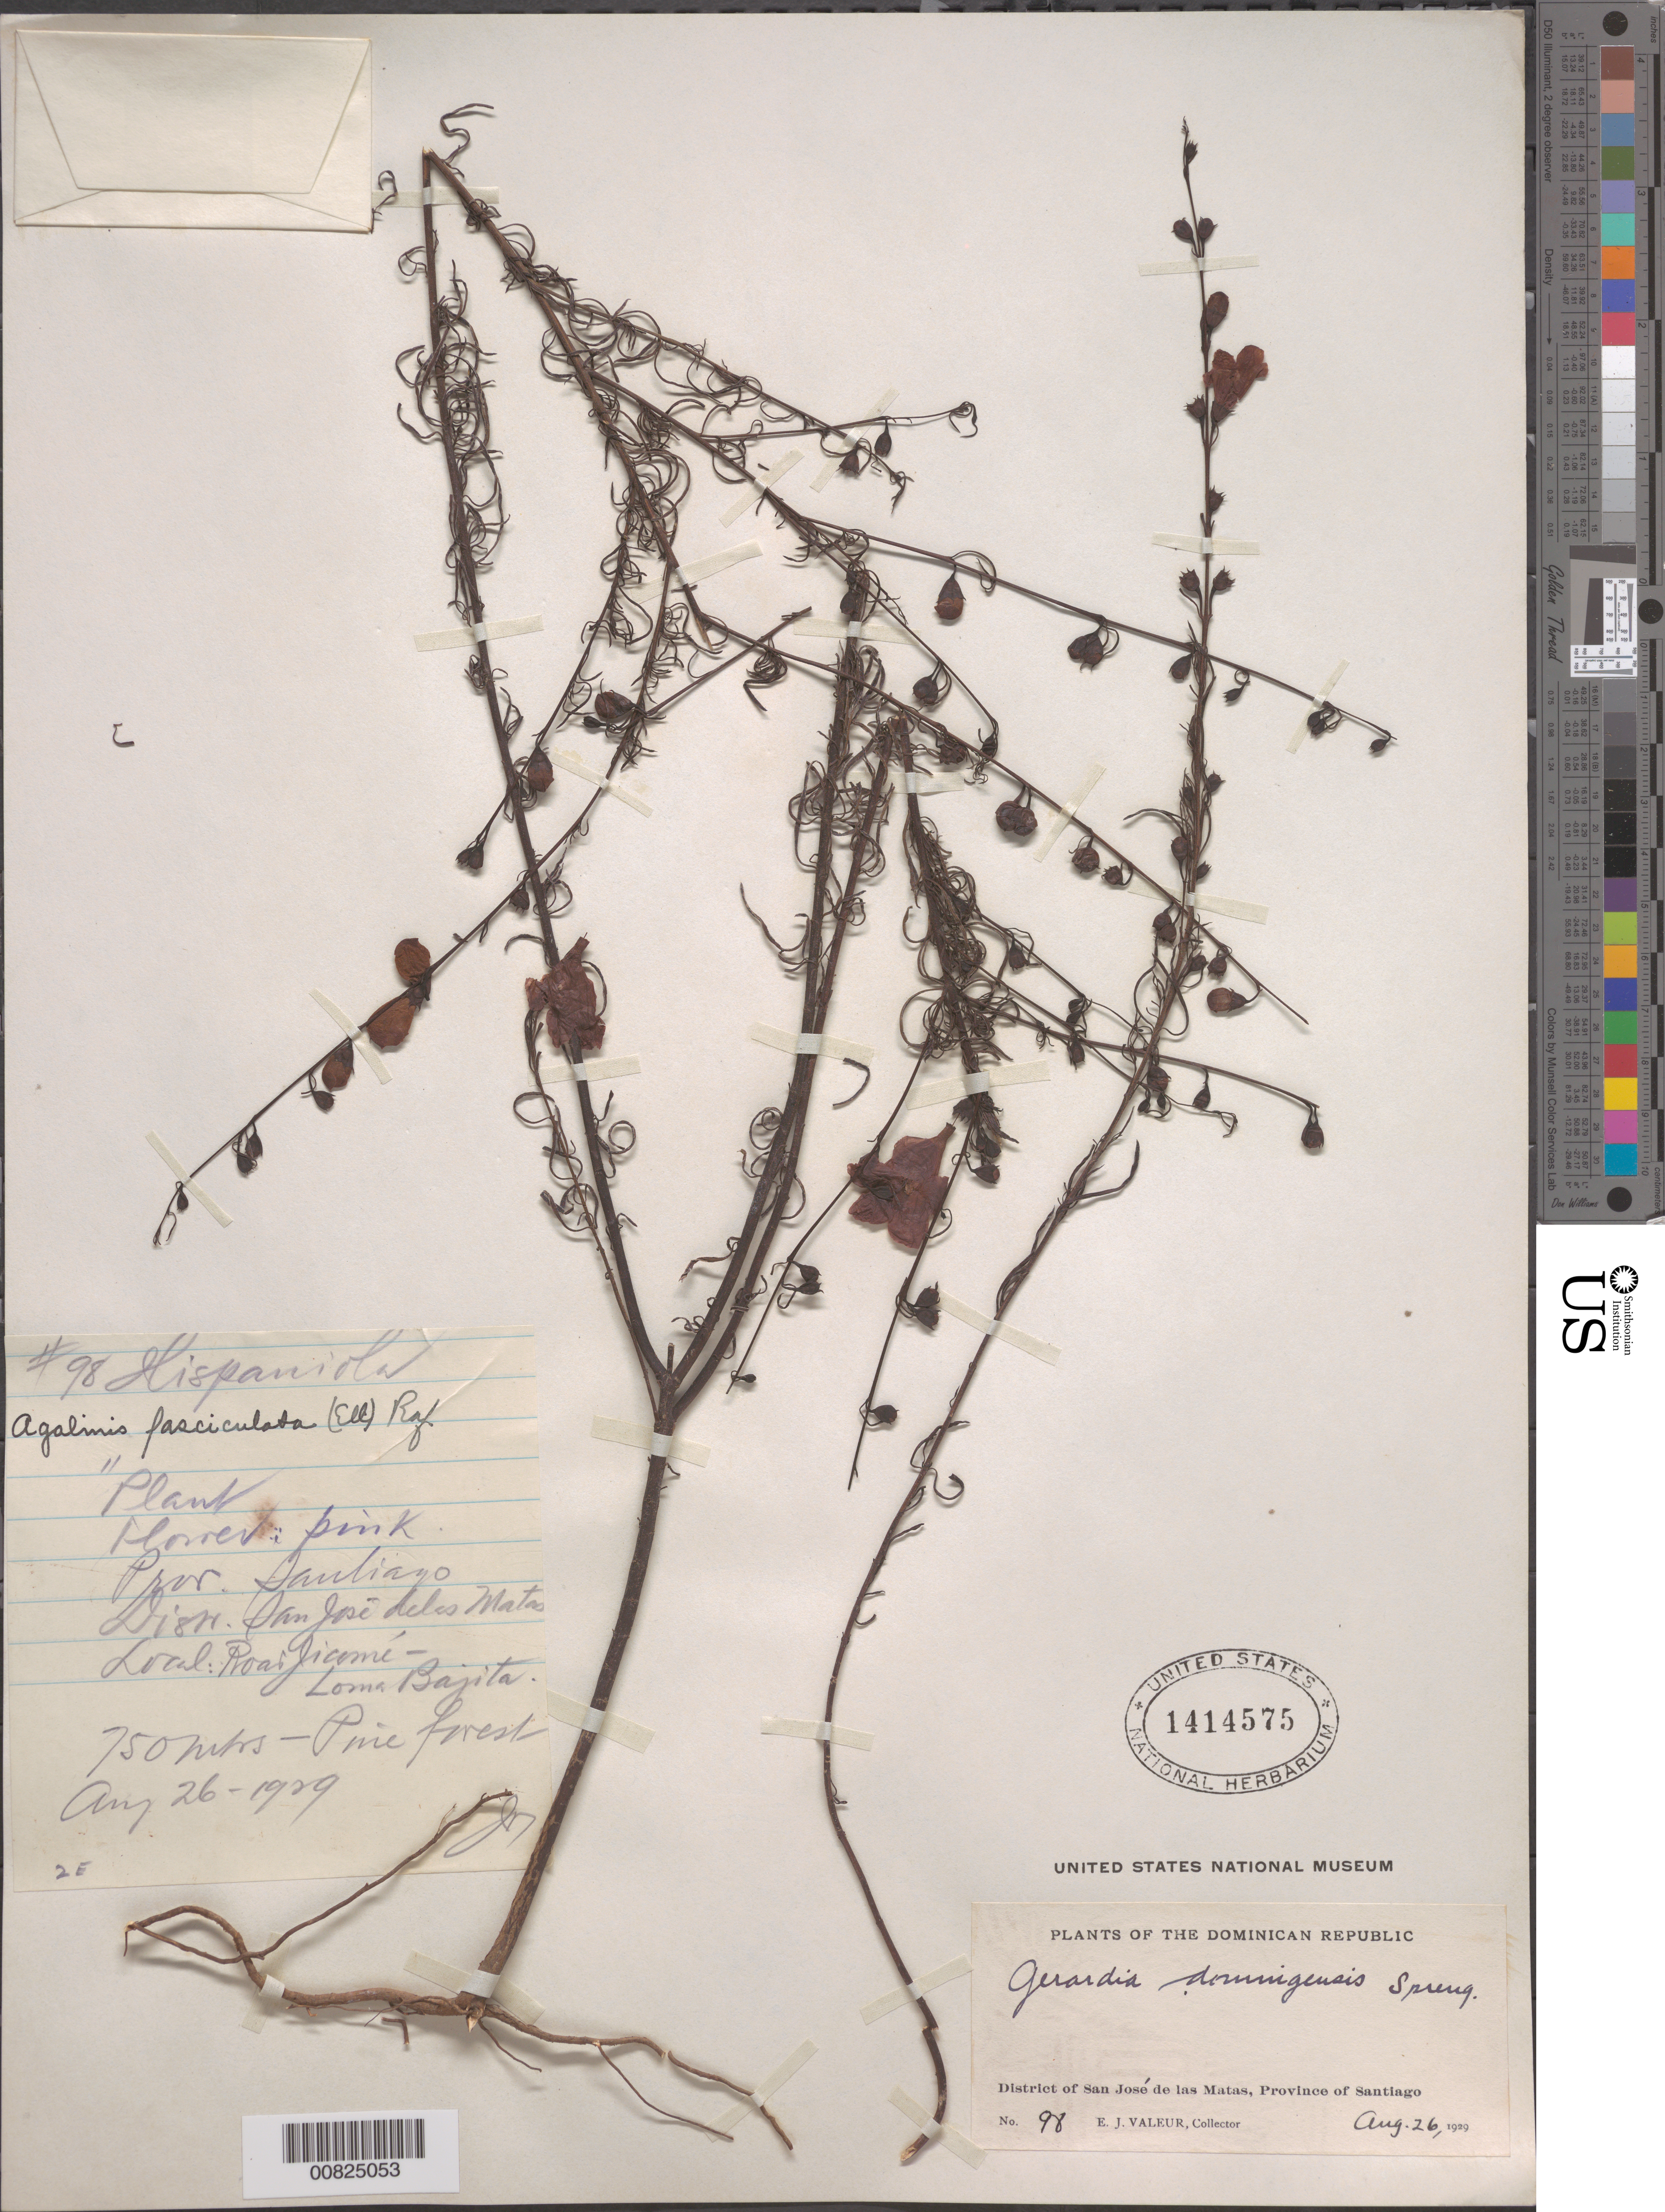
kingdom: Plantae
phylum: Tracheophyta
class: Magnoliopsida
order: Lamiales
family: Orobanchaceae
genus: Agalinis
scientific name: Agalinis fasciculata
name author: (Elliott) Raf.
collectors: E. Valeur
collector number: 98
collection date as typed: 26 Aug 1929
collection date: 1929-08-26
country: Dominican Republic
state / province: Santiago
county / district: San José de las Matas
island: Hispaniola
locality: Road Jicomé - Loma Bajita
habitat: Pine forest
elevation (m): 750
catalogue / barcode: US 1414575